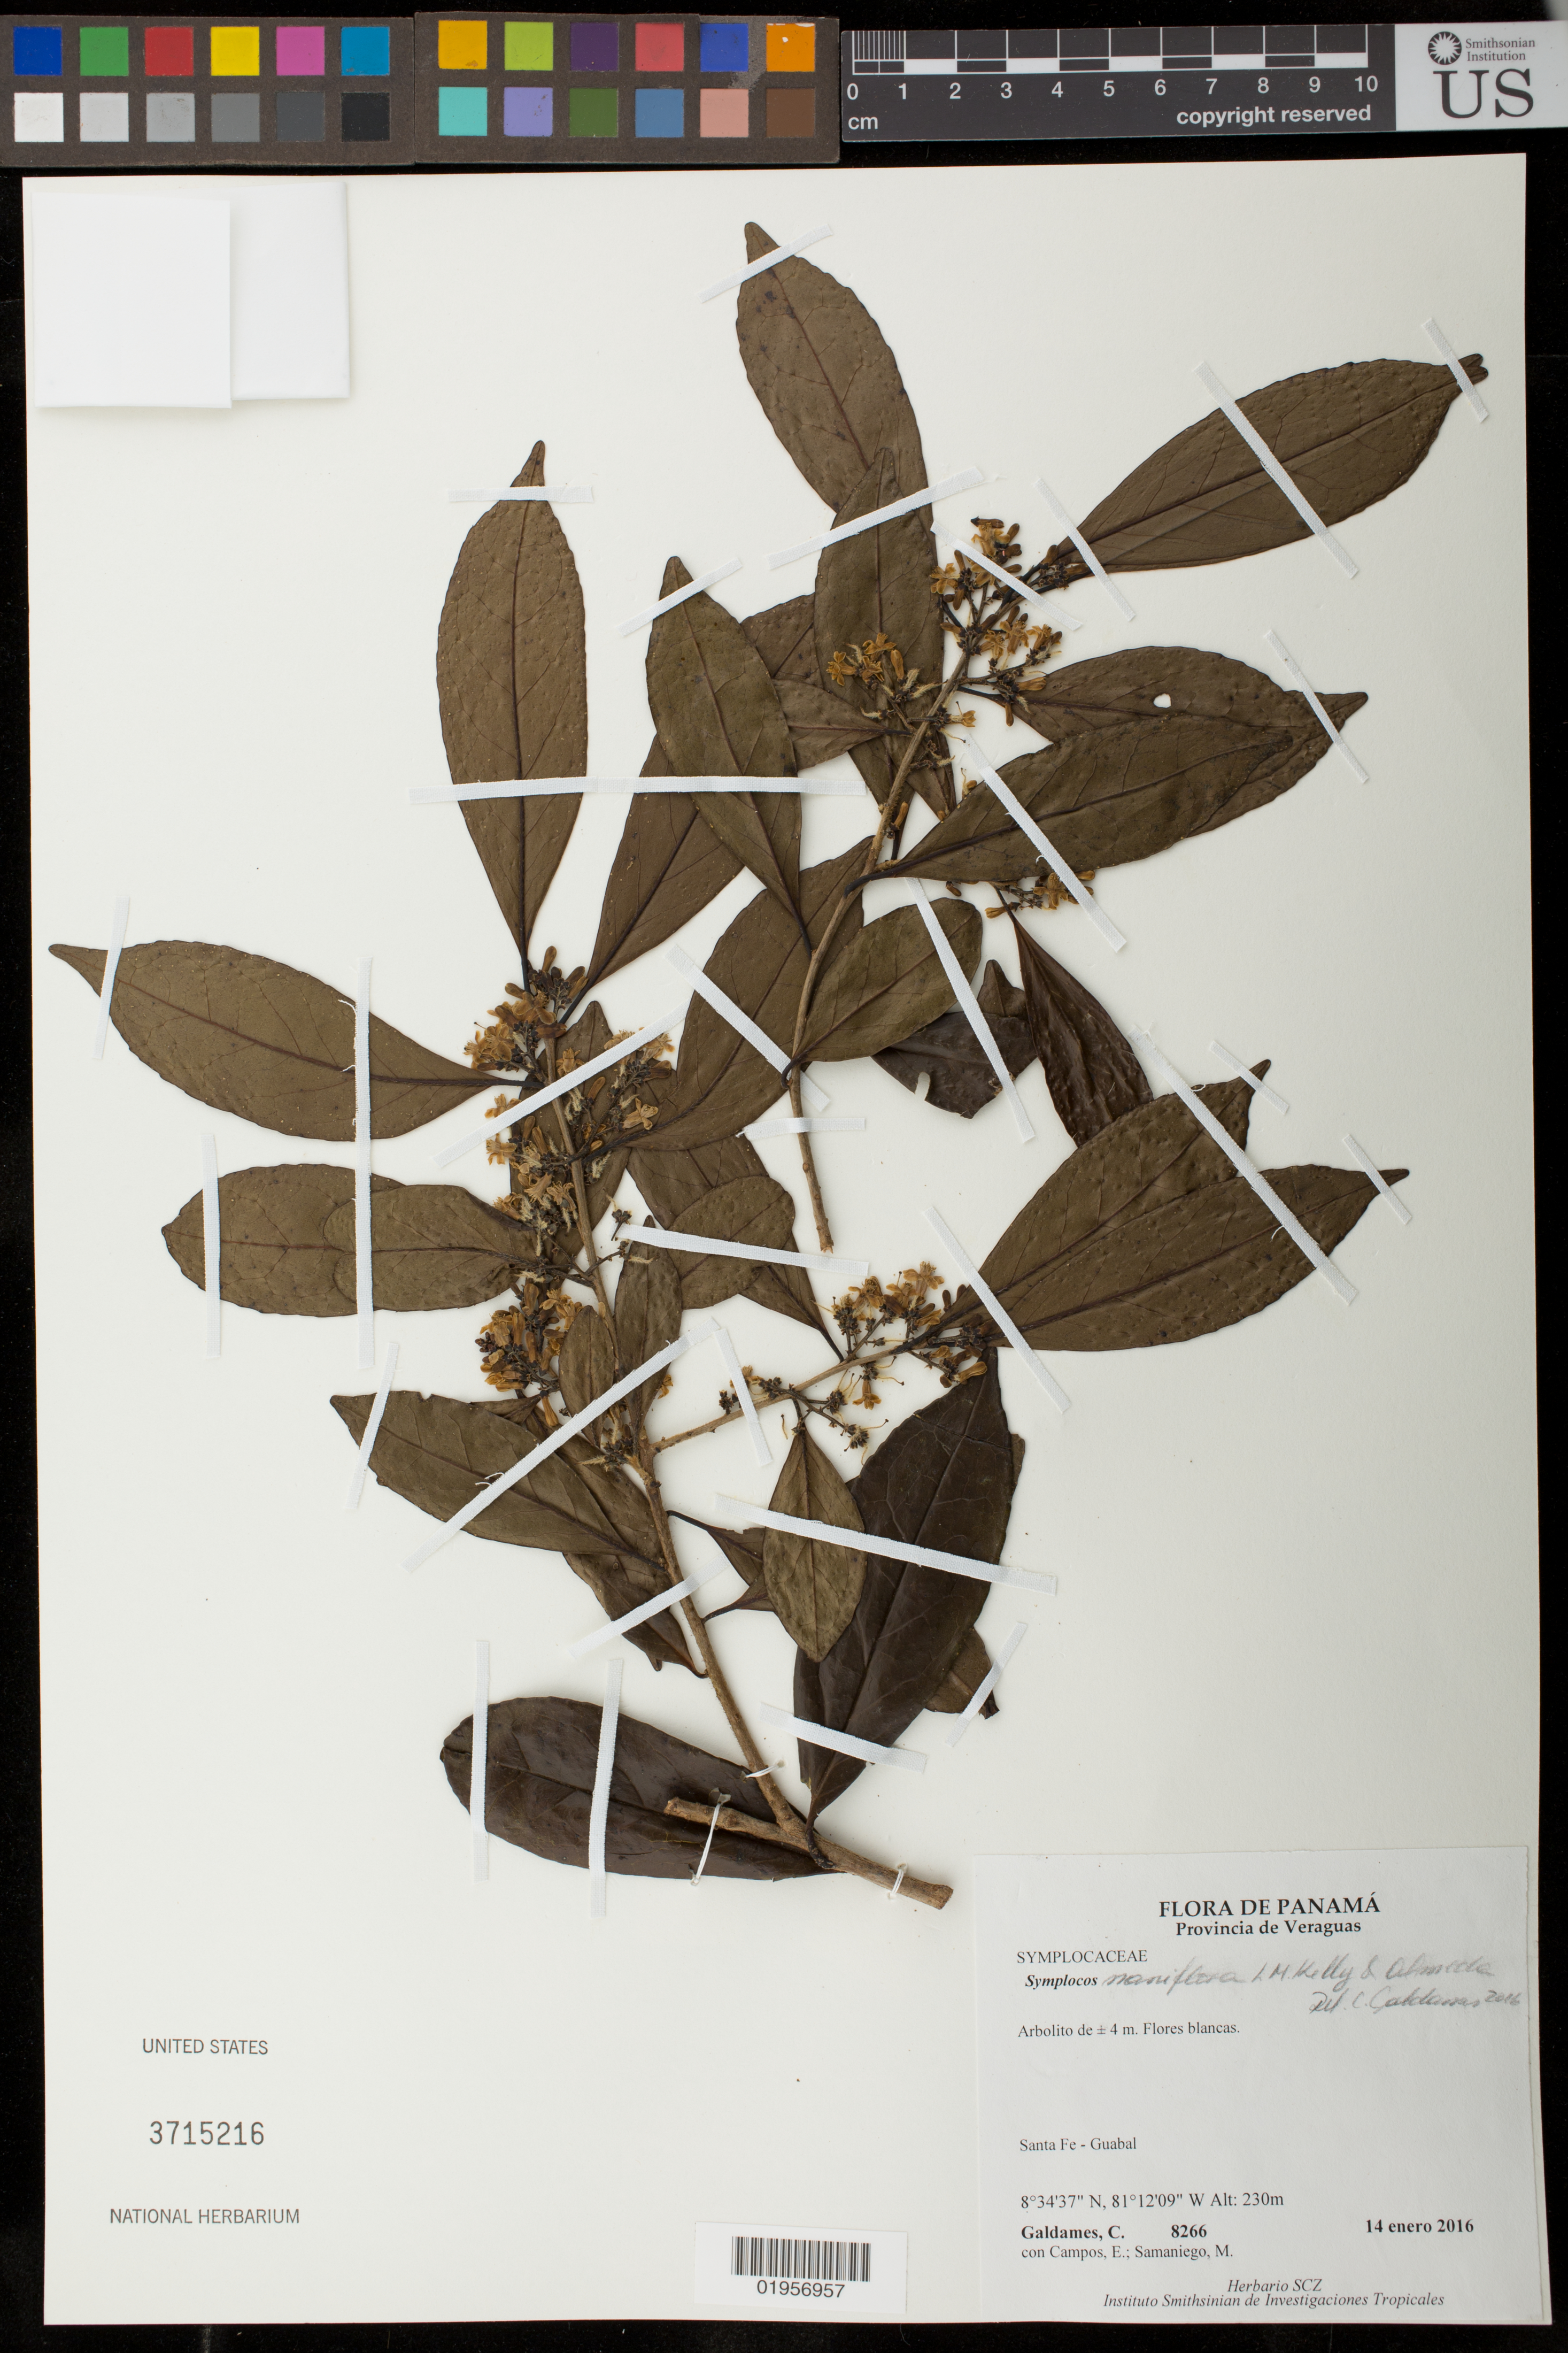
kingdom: Plantae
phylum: Tracheophyta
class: Magnoliopsida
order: Ericales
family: Symplocaceae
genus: Symplocos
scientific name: Symplocos naniflora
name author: L.M. Kelly & Almeda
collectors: C. Galdames, E. Campos & M. Samaniego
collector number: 8266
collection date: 2016-01-14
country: Panama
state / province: Veraguas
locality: Sante Fe - Guabal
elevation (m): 230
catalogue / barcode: US 3715216